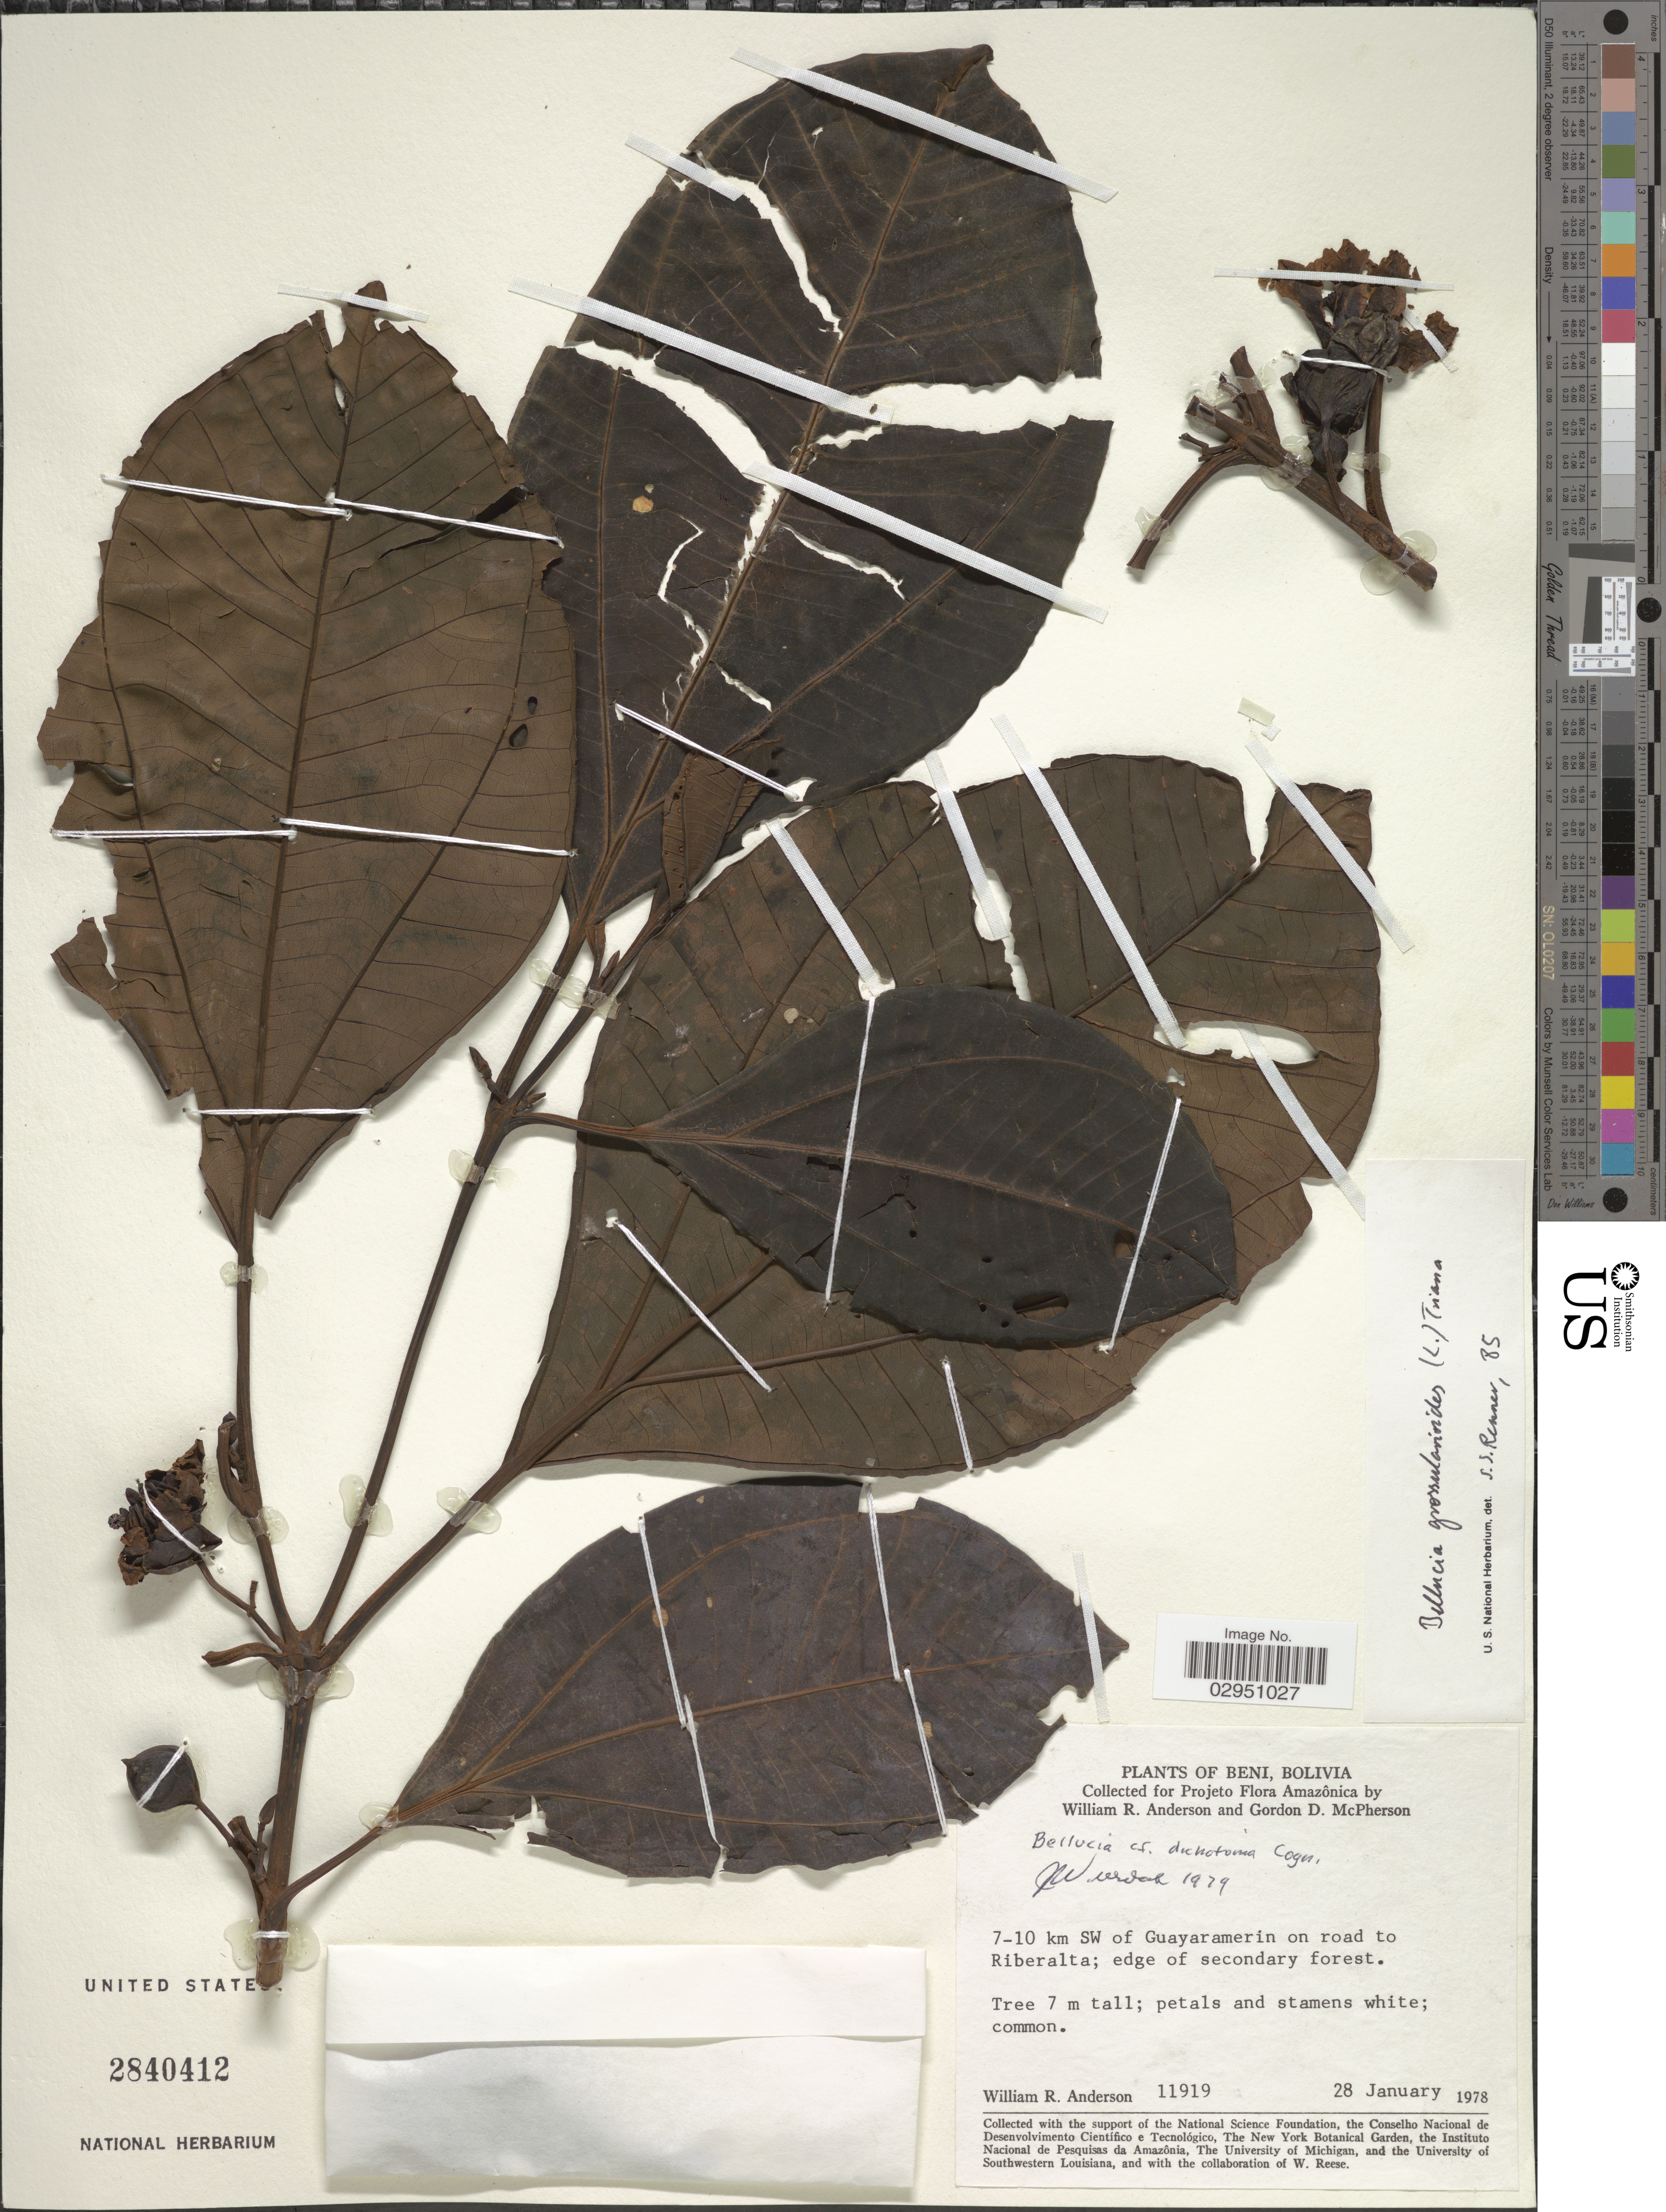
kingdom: Plantae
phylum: Tracheophyta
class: Magnoliopsida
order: Myrtales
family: Melastomataceae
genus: Bellucia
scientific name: Bellucia grossularioides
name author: (L.) Triana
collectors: W. R. Anderson & G. D. McPherson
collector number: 11919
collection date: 1978-01-28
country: Bolivia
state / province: Beni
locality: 7-10 km SW of Guayaramerin on road to Riberalta.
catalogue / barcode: US 2840412